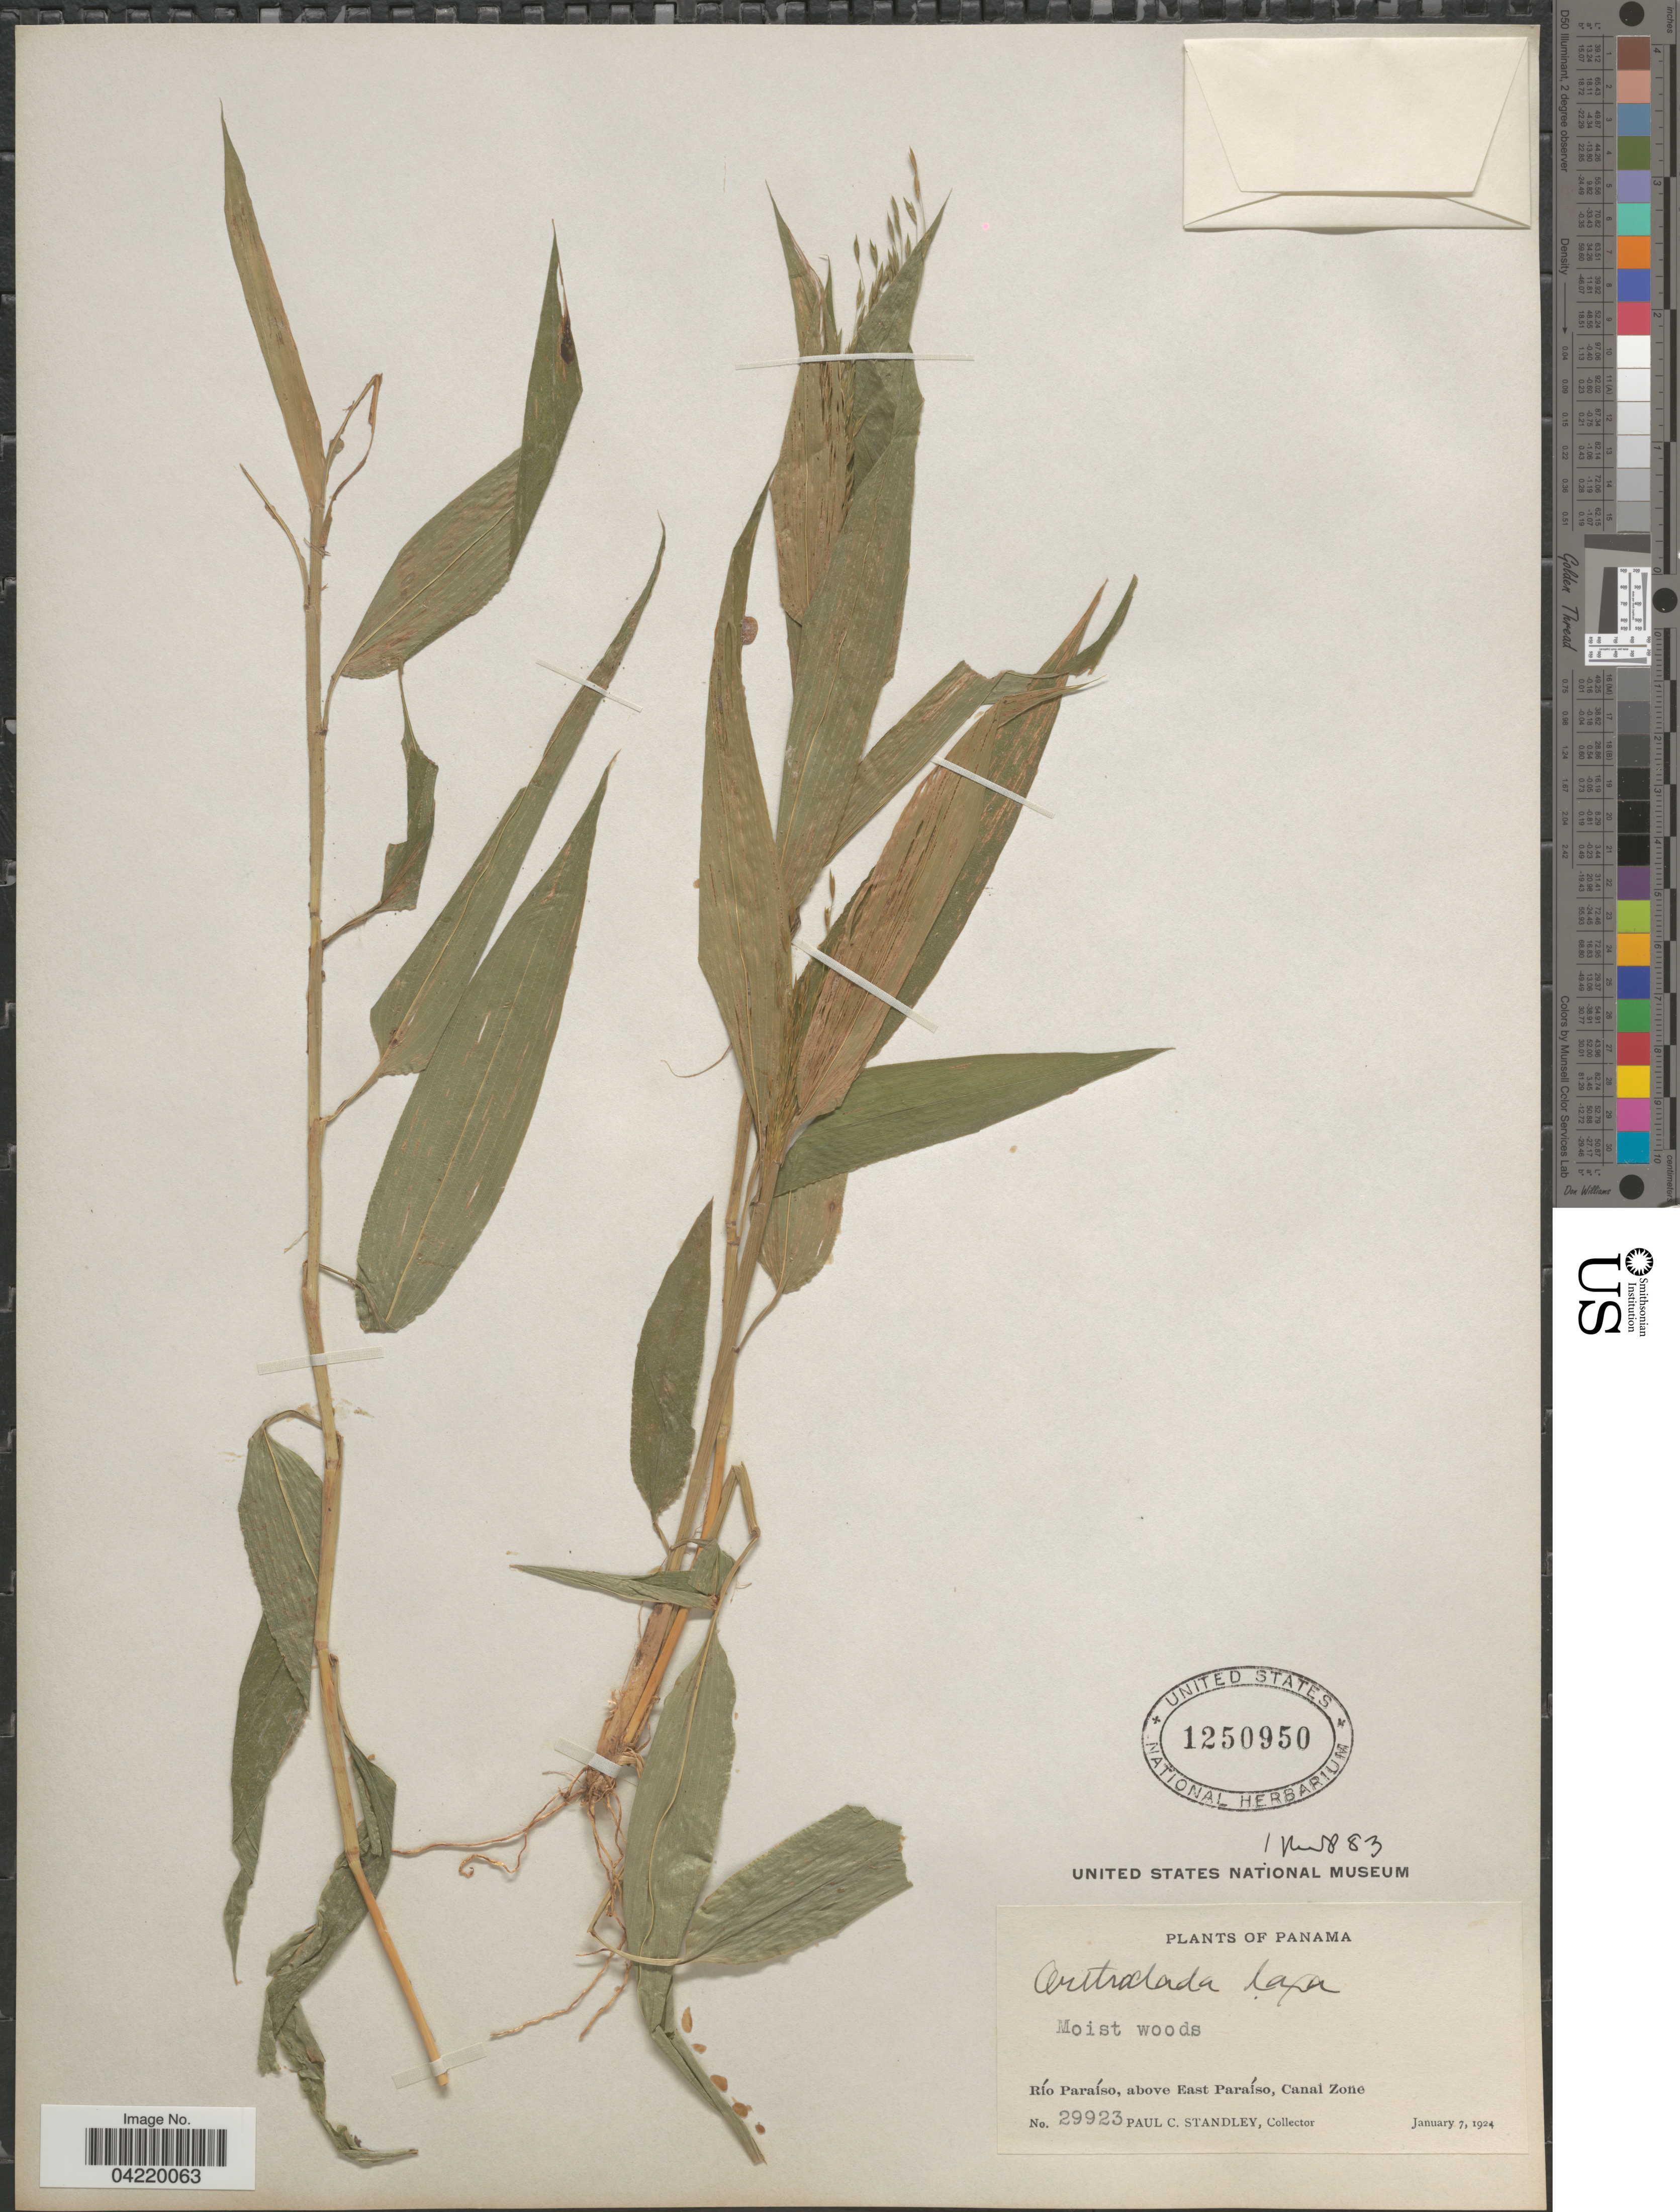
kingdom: Plantae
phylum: Tracheophyta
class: Liliopsida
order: Poales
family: Poaceae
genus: Orthoclada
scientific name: Orthoclada laxa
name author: P. Beauv.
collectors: P. C. Standley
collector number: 29923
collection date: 1924-01-07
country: Panama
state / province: Colón / Panamá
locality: Río Paraíso, above East Paraíso, Canal Zone.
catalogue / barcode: US 1250950